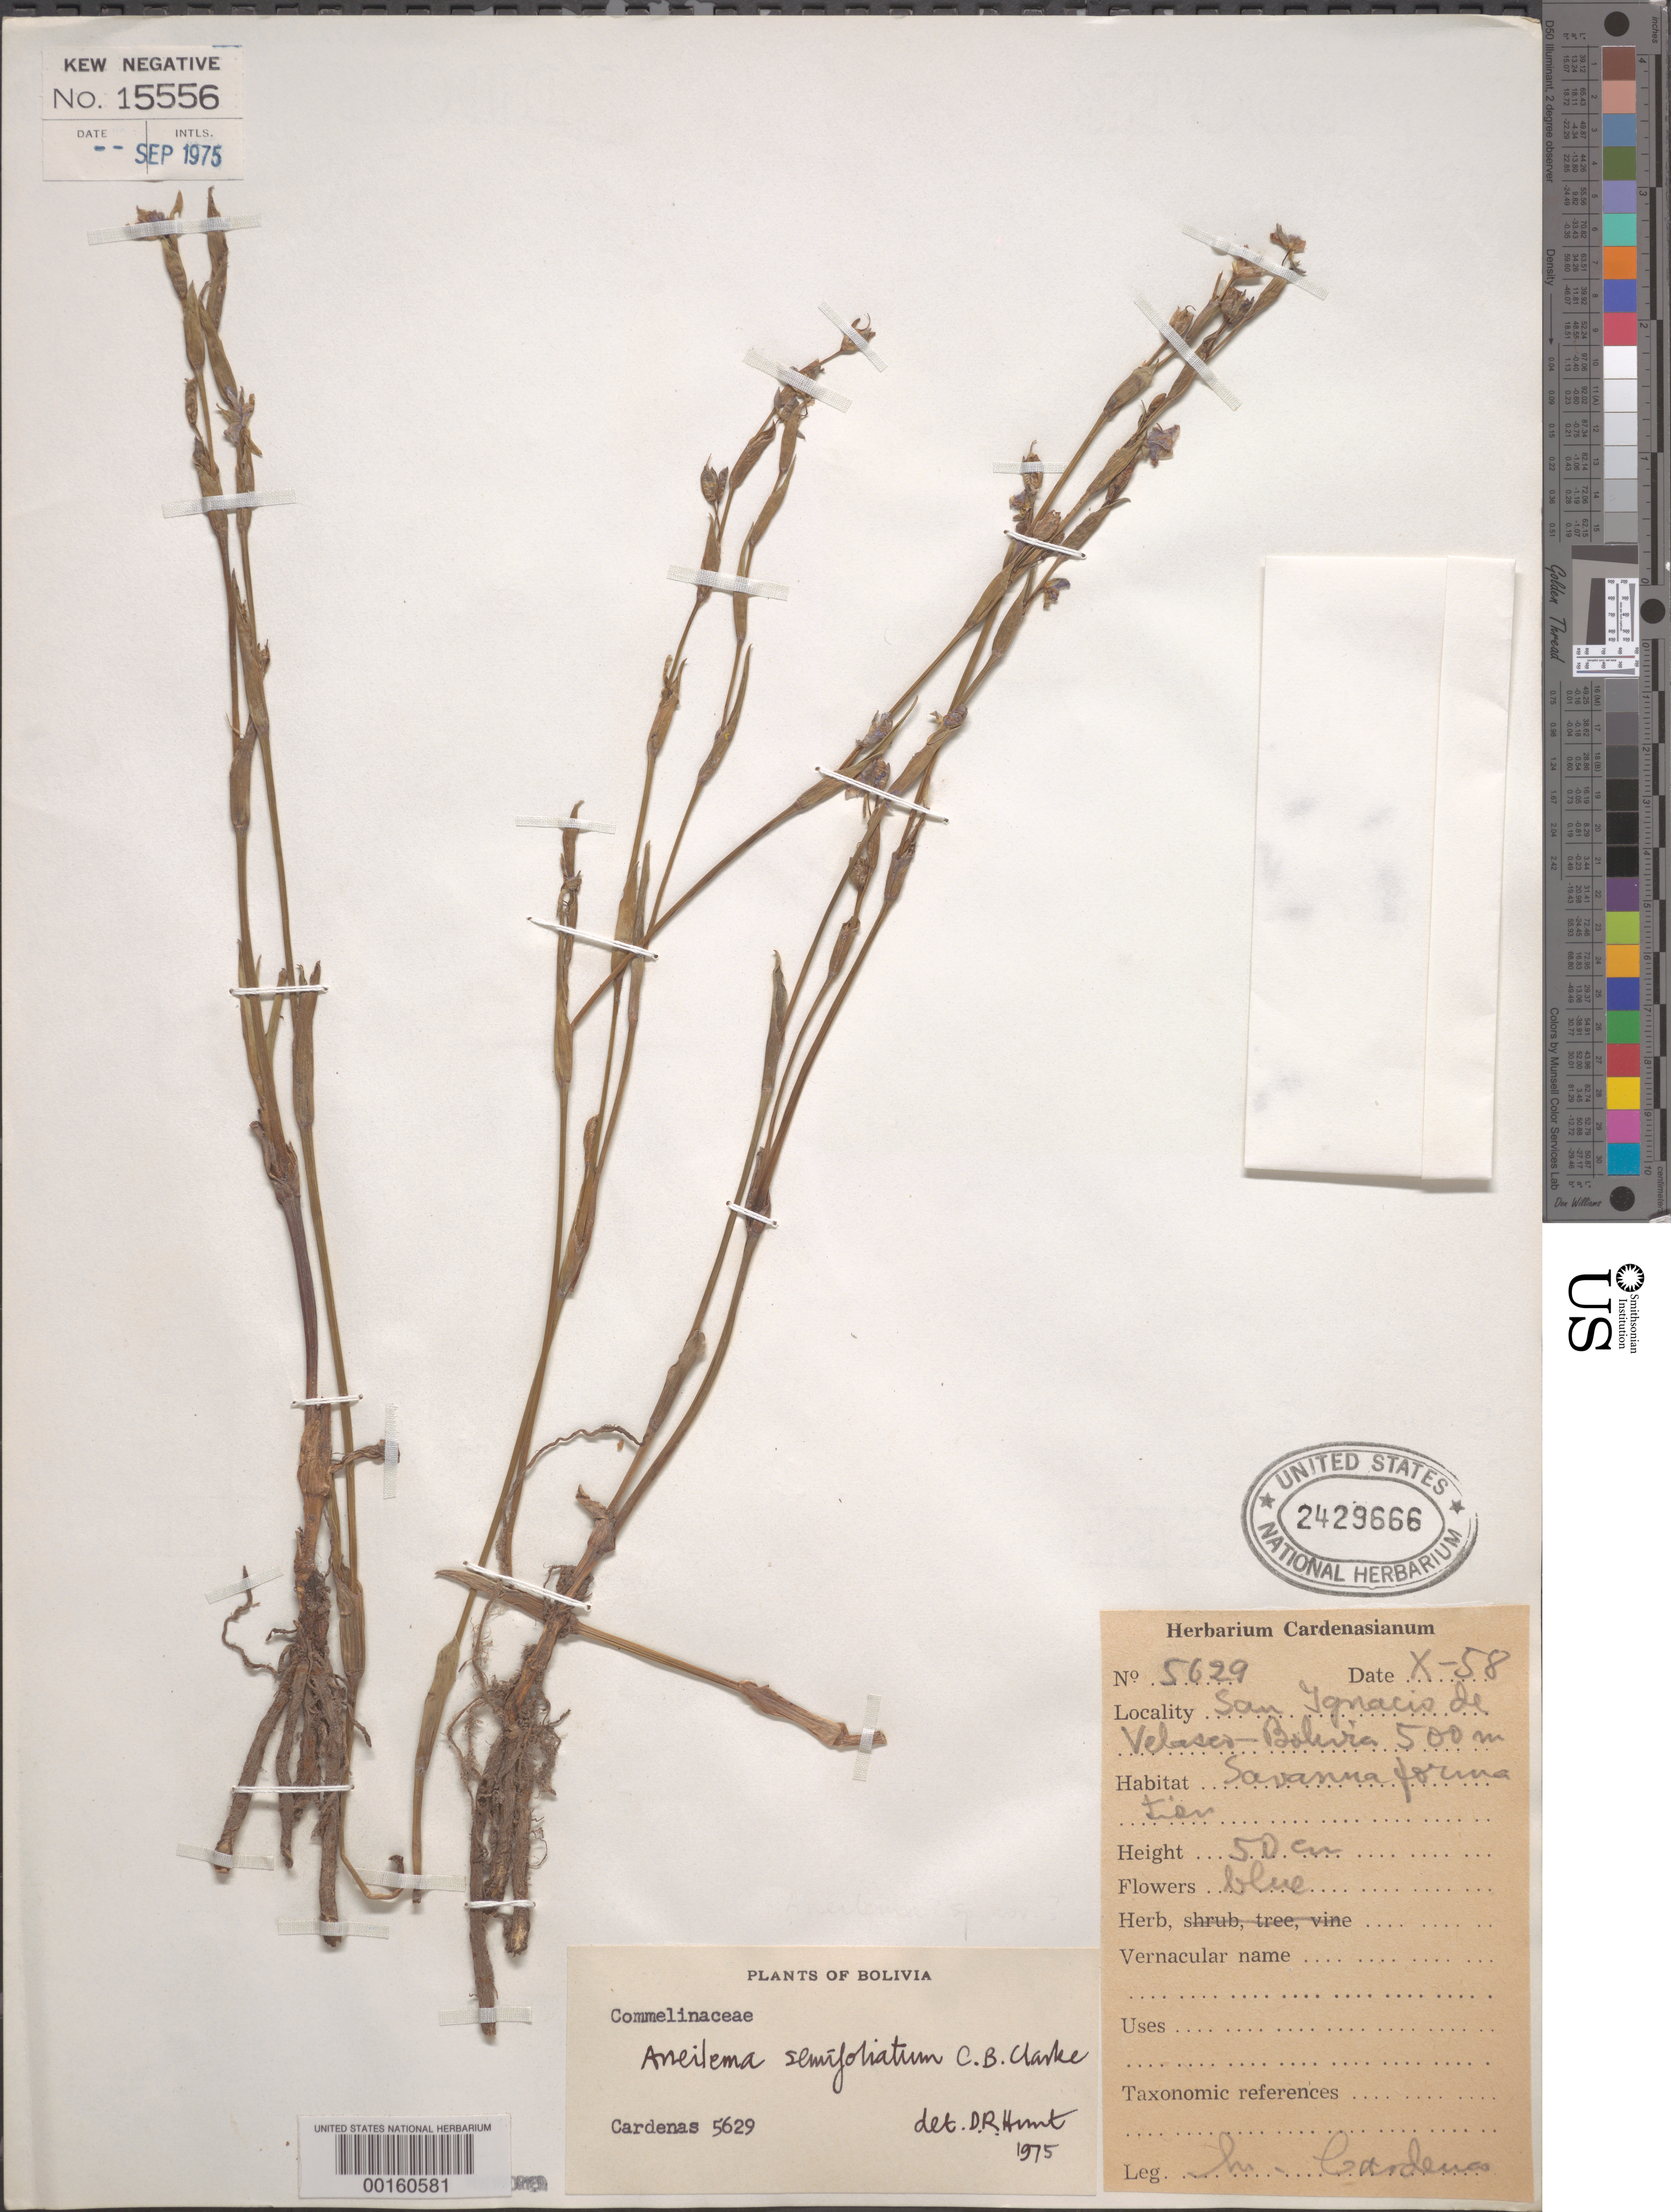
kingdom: Plantae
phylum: Tracheophyta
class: Liliopsida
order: Commelinales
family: Commelinaceae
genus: Murdannia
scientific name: Murdannia semifoliata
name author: (C.B. Clarke) G. Brückn.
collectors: M. Cárdenas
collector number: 5629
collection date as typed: Oct 1958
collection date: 1958-10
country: Bolivia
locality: San Ignacio de Velasco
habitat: Savanna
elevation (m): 500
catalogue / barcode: US 2429666